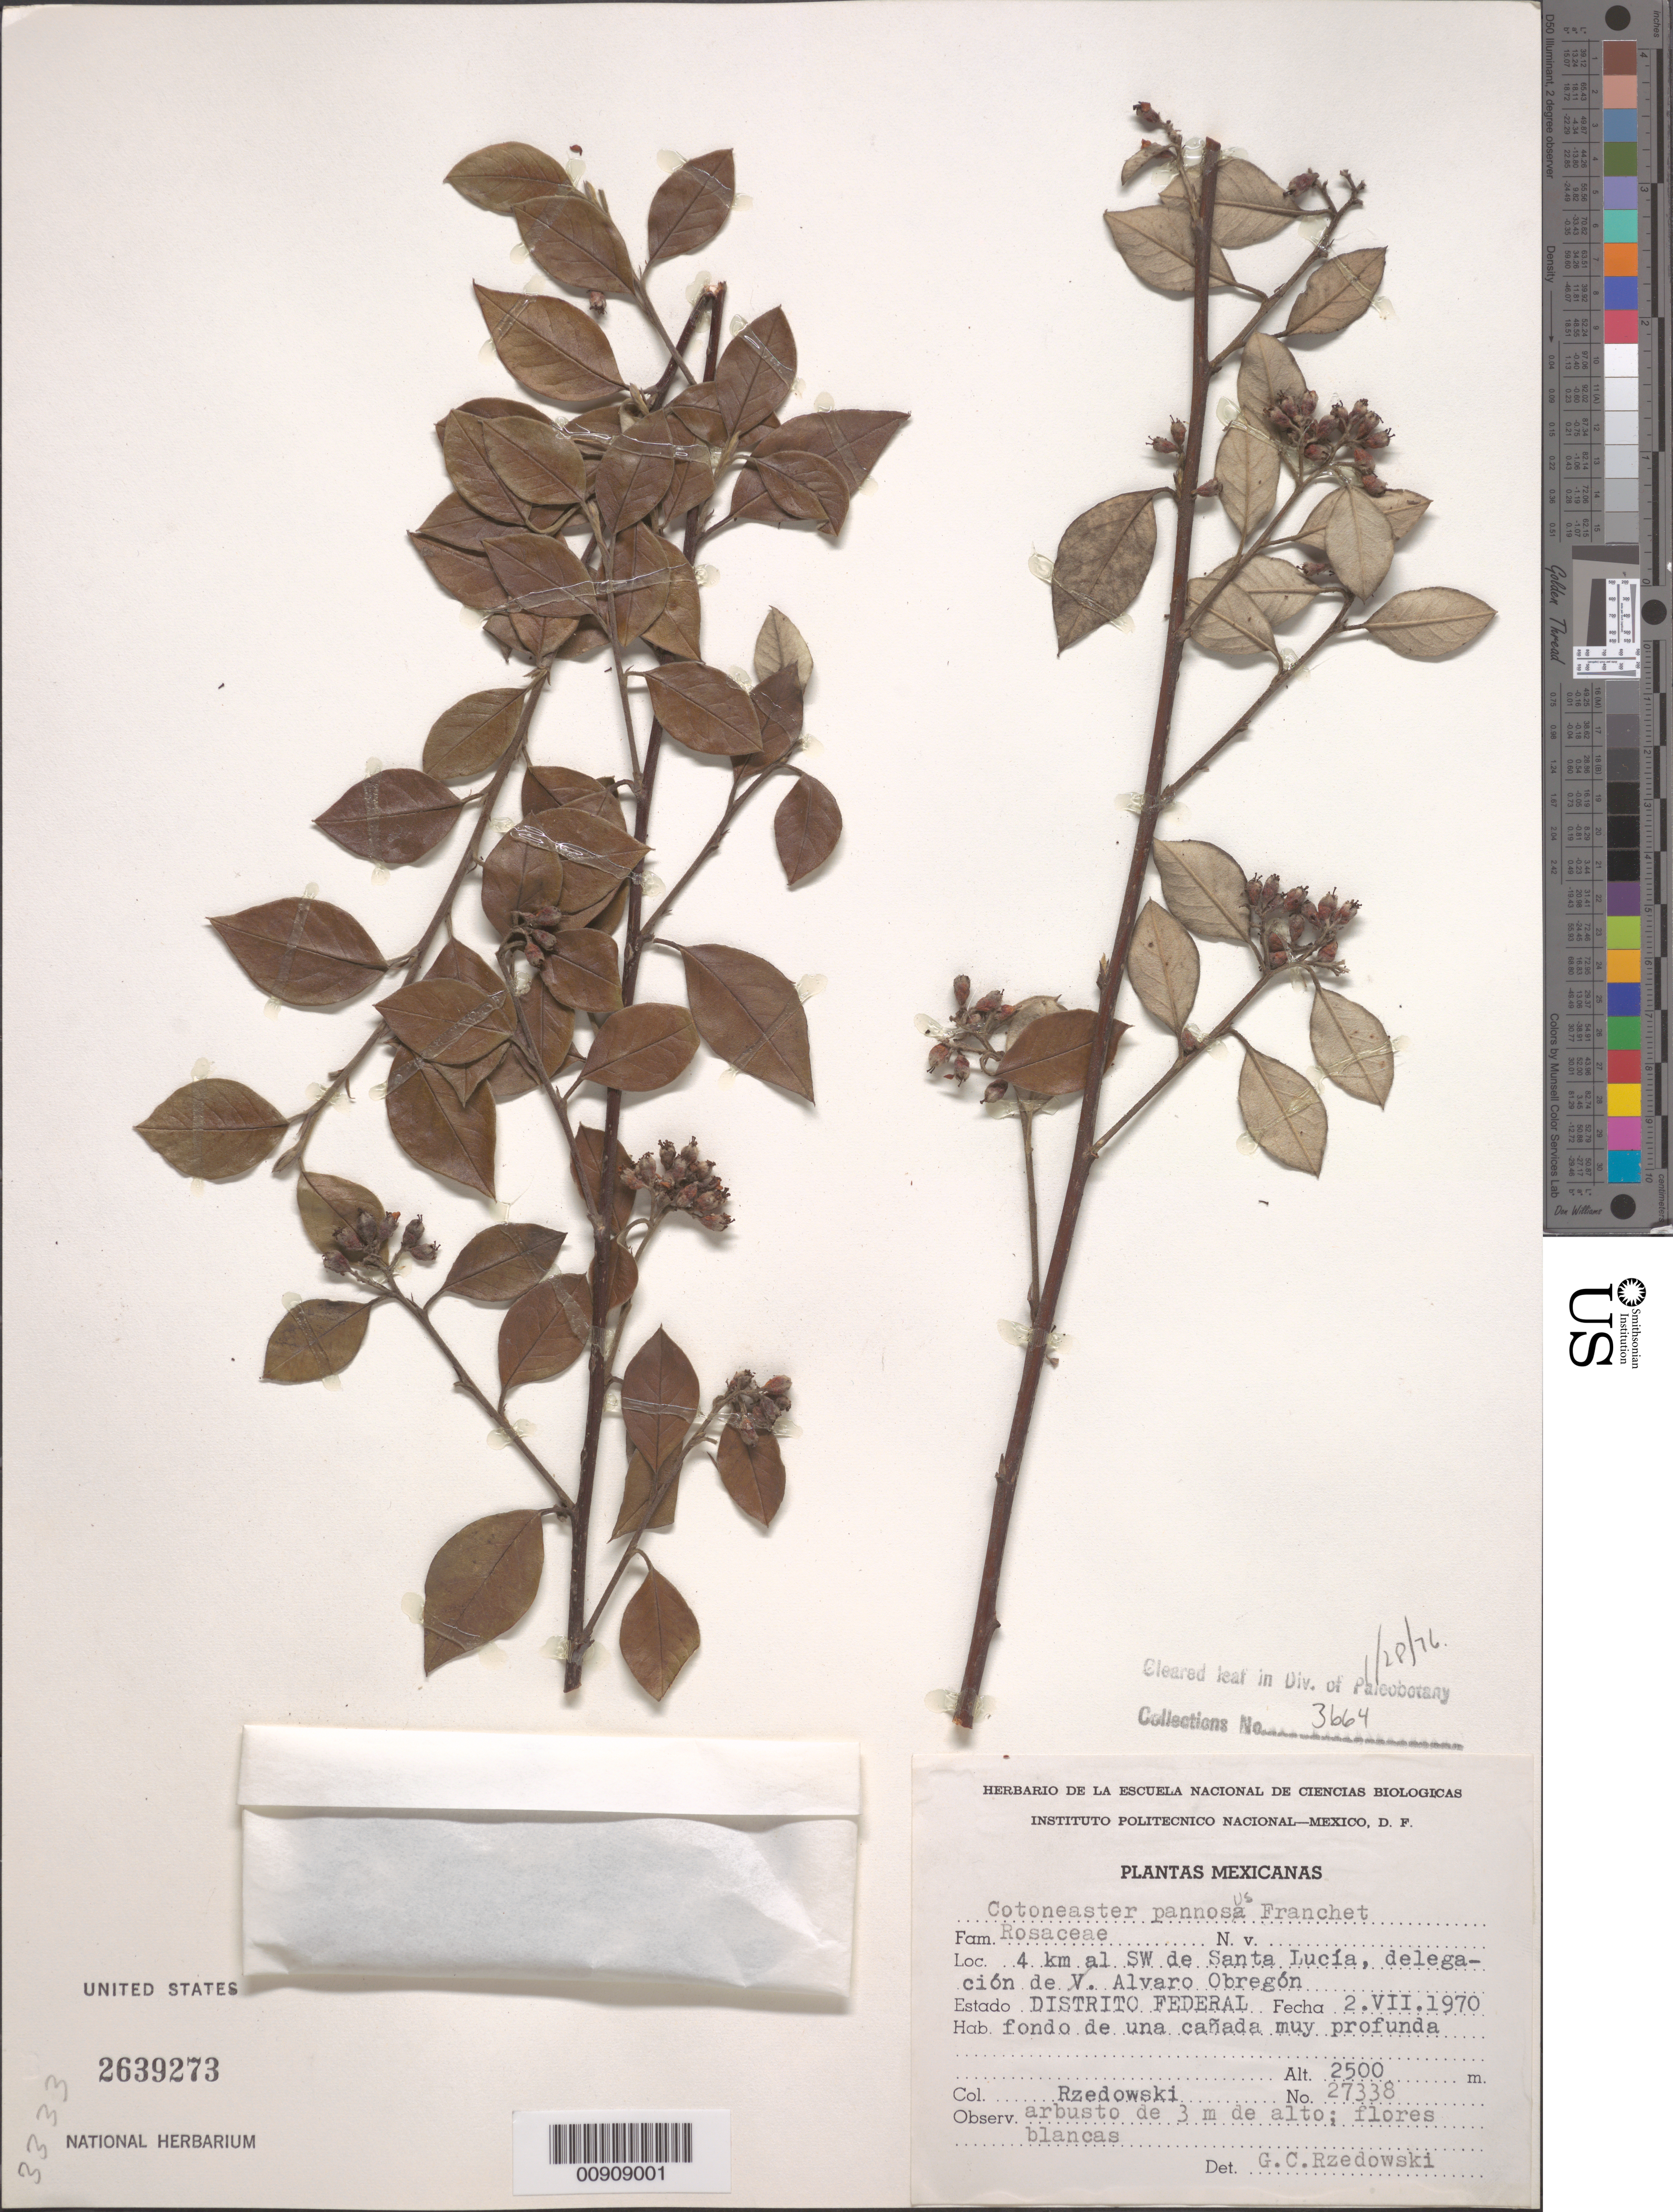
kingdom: Plantae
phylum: Tracheophyta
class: Magnoliopsida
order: Rosales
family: Rosaceae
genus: Cotoneaster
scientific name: Cotoneaster pannosus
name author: Franch.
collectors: J. Rzedowski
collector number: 27338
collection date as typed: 02 Jul 1970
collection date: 1970-07-02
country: Mexico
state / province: Distrito Federal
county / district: Alvaro Obregón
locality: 4 km. al SW de Santa Lucía, delegación de Alvaro Obregón, Distrito Federal.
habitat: Fondo de una cañada muy profunda.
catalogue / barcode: US 2639273